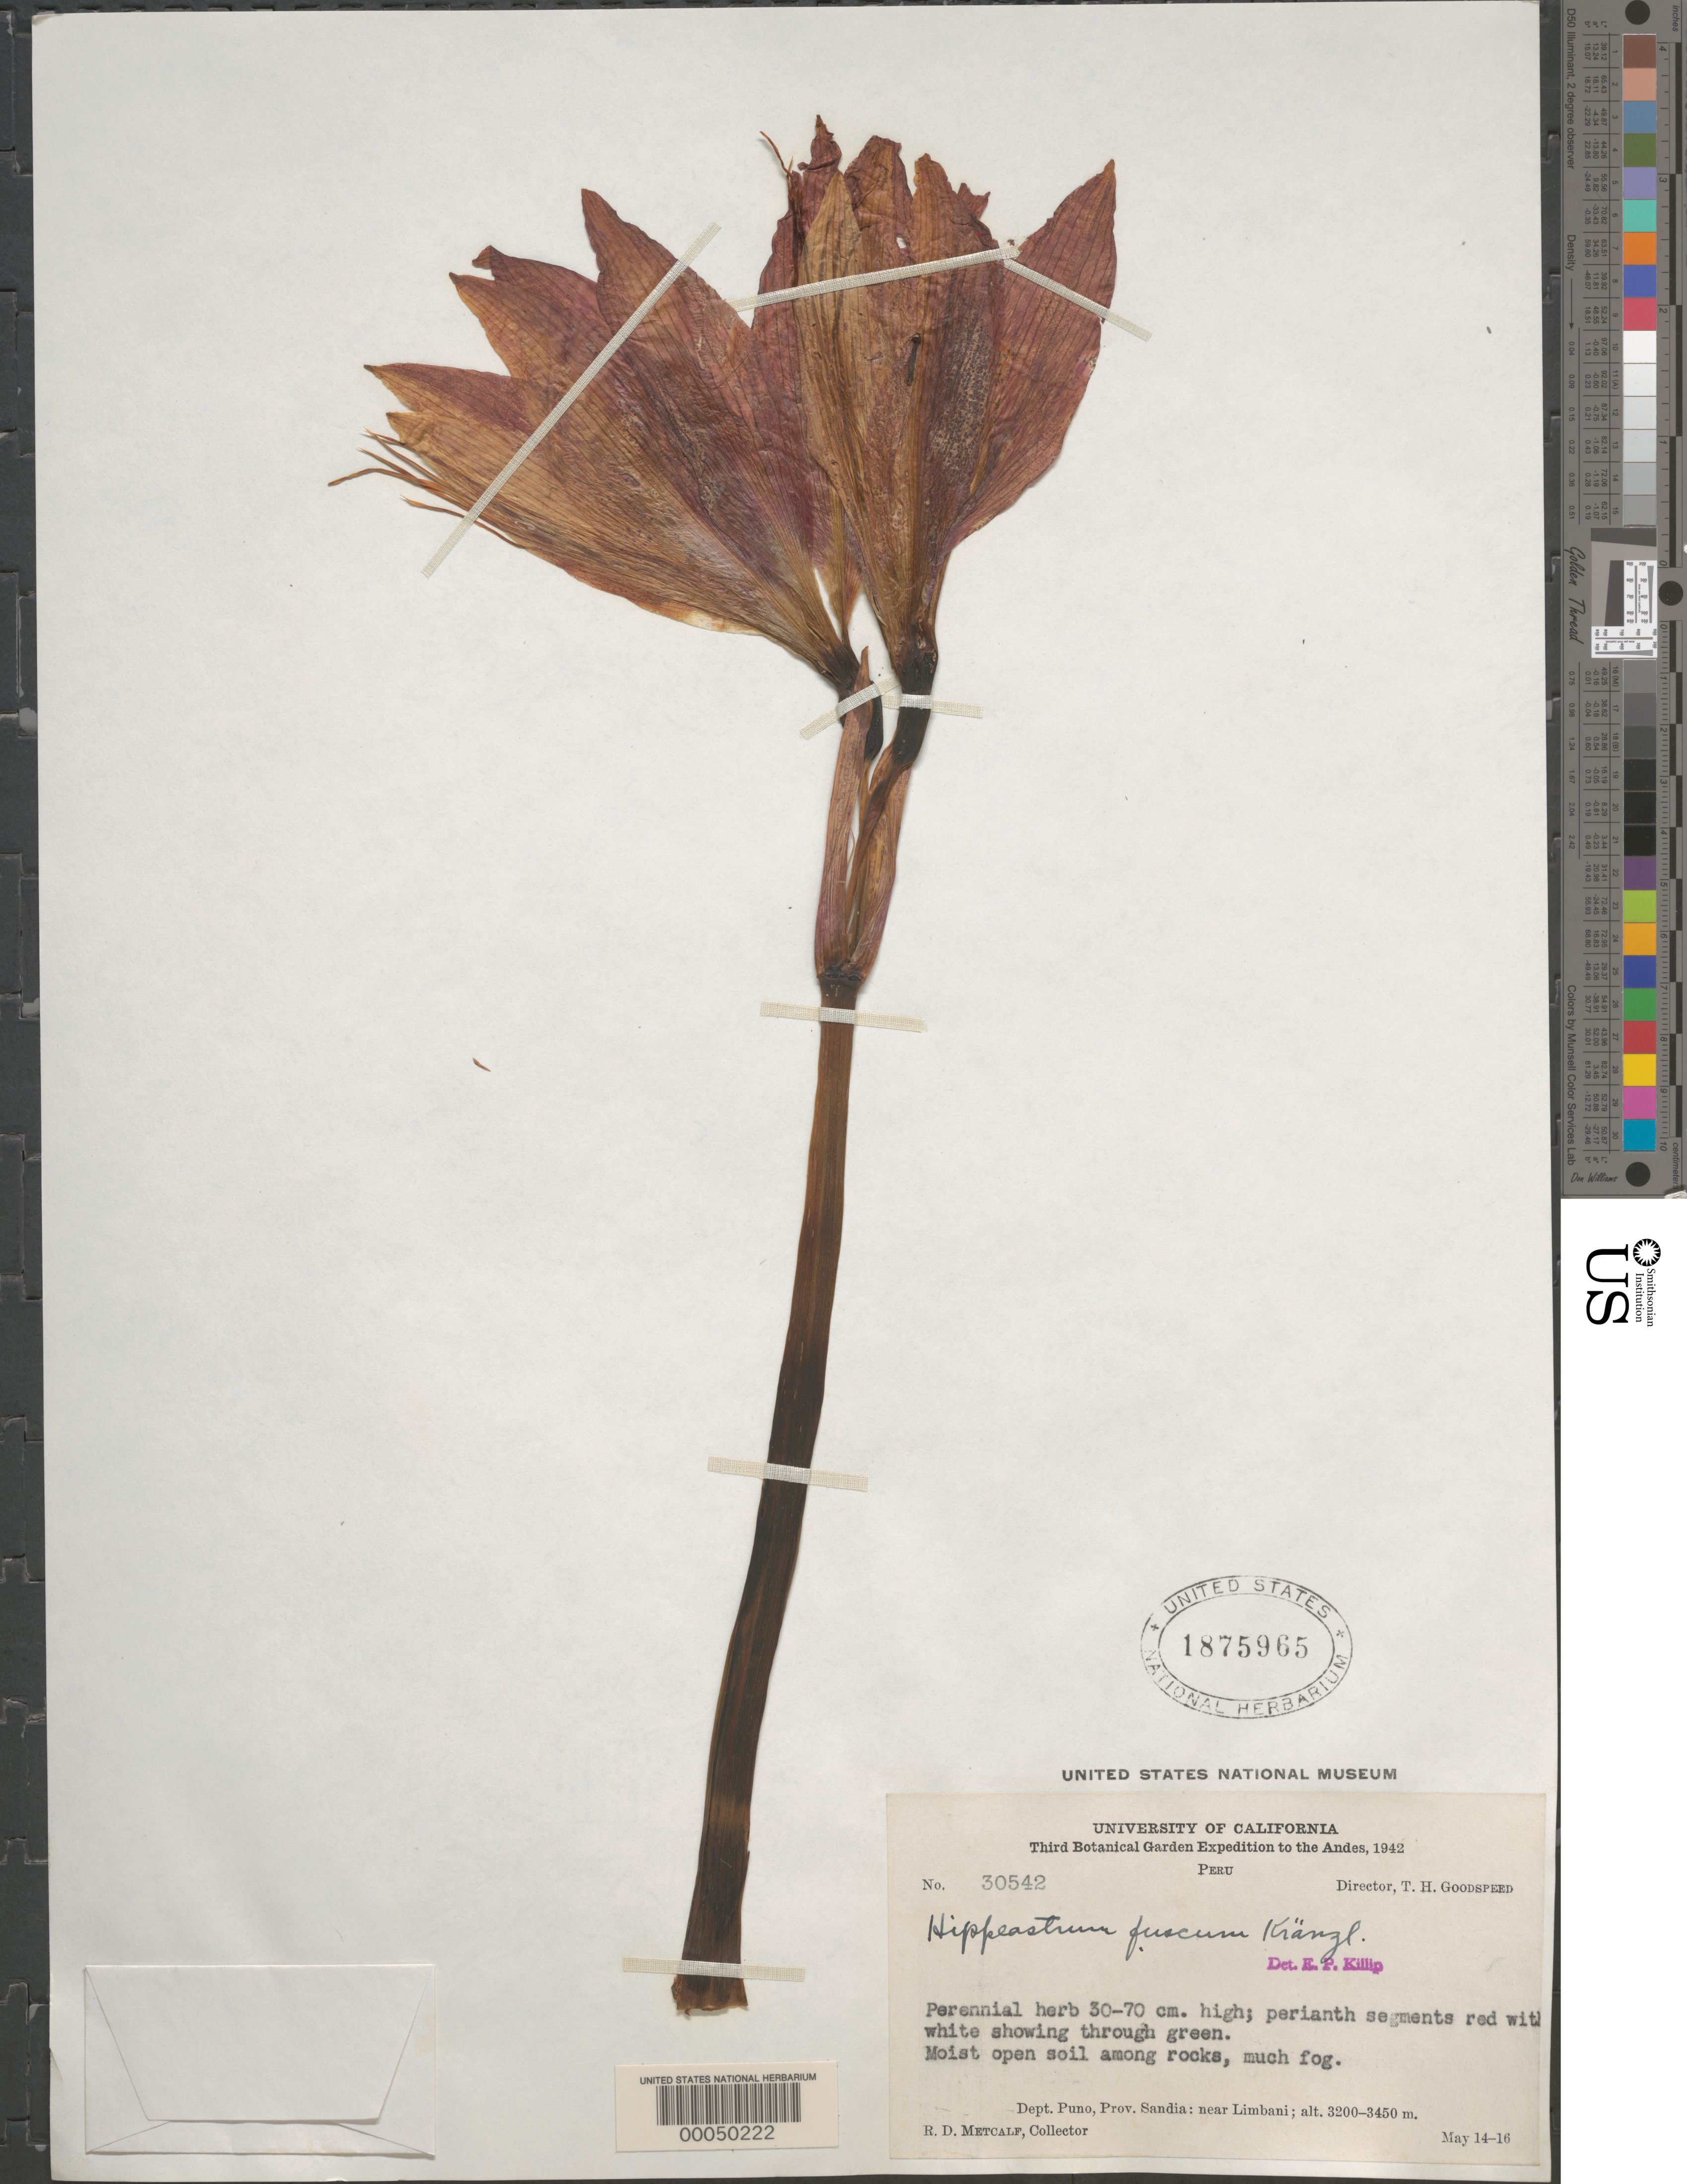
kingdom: Plantae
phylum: Tracheophyta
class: Liliopsida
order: Asparagales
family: Amaryllidaceae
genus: Hippeastrum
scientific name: Hippeastrum fuscum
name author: Kraenzl.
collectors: R. D. Metcalf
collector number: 30542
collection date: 1942-05-14/1942-05-16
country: Peru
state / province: Puno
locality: Andes. Dept. Puno, Prov. Sandia: near Limbani.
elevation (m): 3200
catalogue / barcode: US 1875965